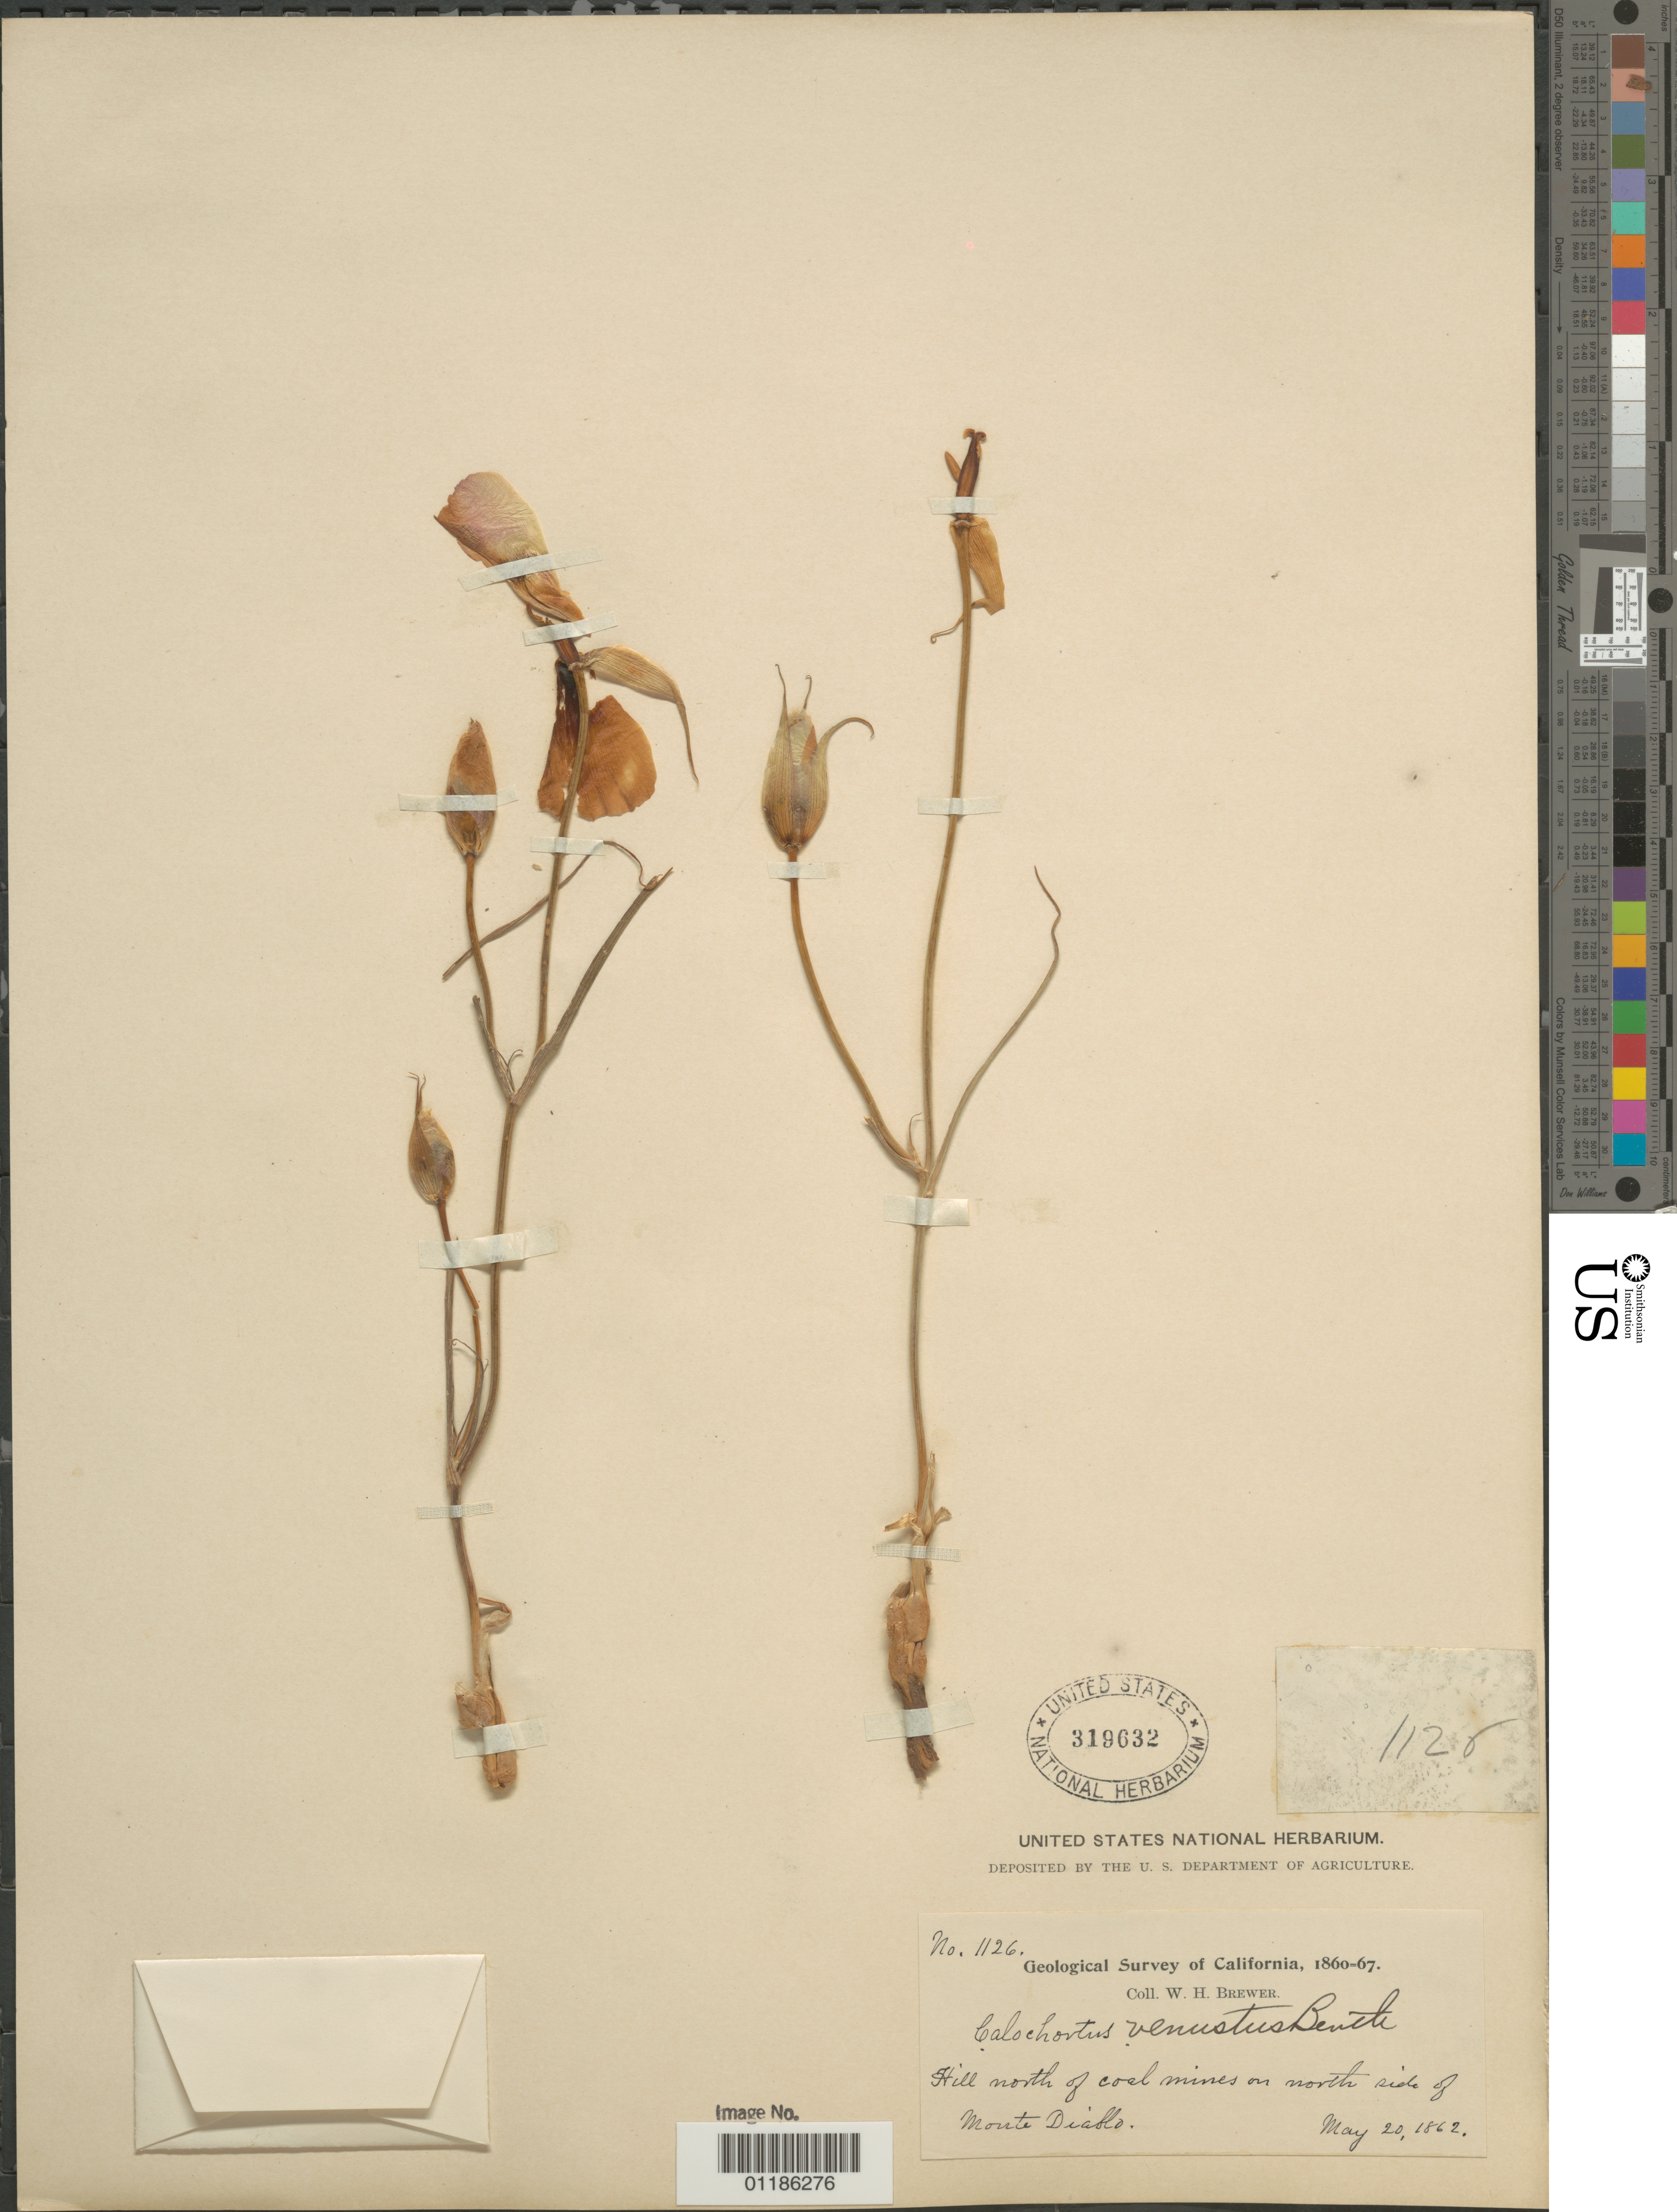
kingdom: Plantae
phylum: Tracheophyta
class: Liliopsida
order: Liliales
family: Liliaceae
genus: Calochortus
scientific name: Calochortus venustus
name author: Douglas ex Benth.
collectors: W. H. Brewer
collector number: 1126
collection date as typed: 20 May 1862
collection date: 1862-05-20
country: United States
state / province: California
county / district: Contra Costa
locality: Hill north of coal mines, on north side of Monte Diablo.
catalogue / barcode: US 319632